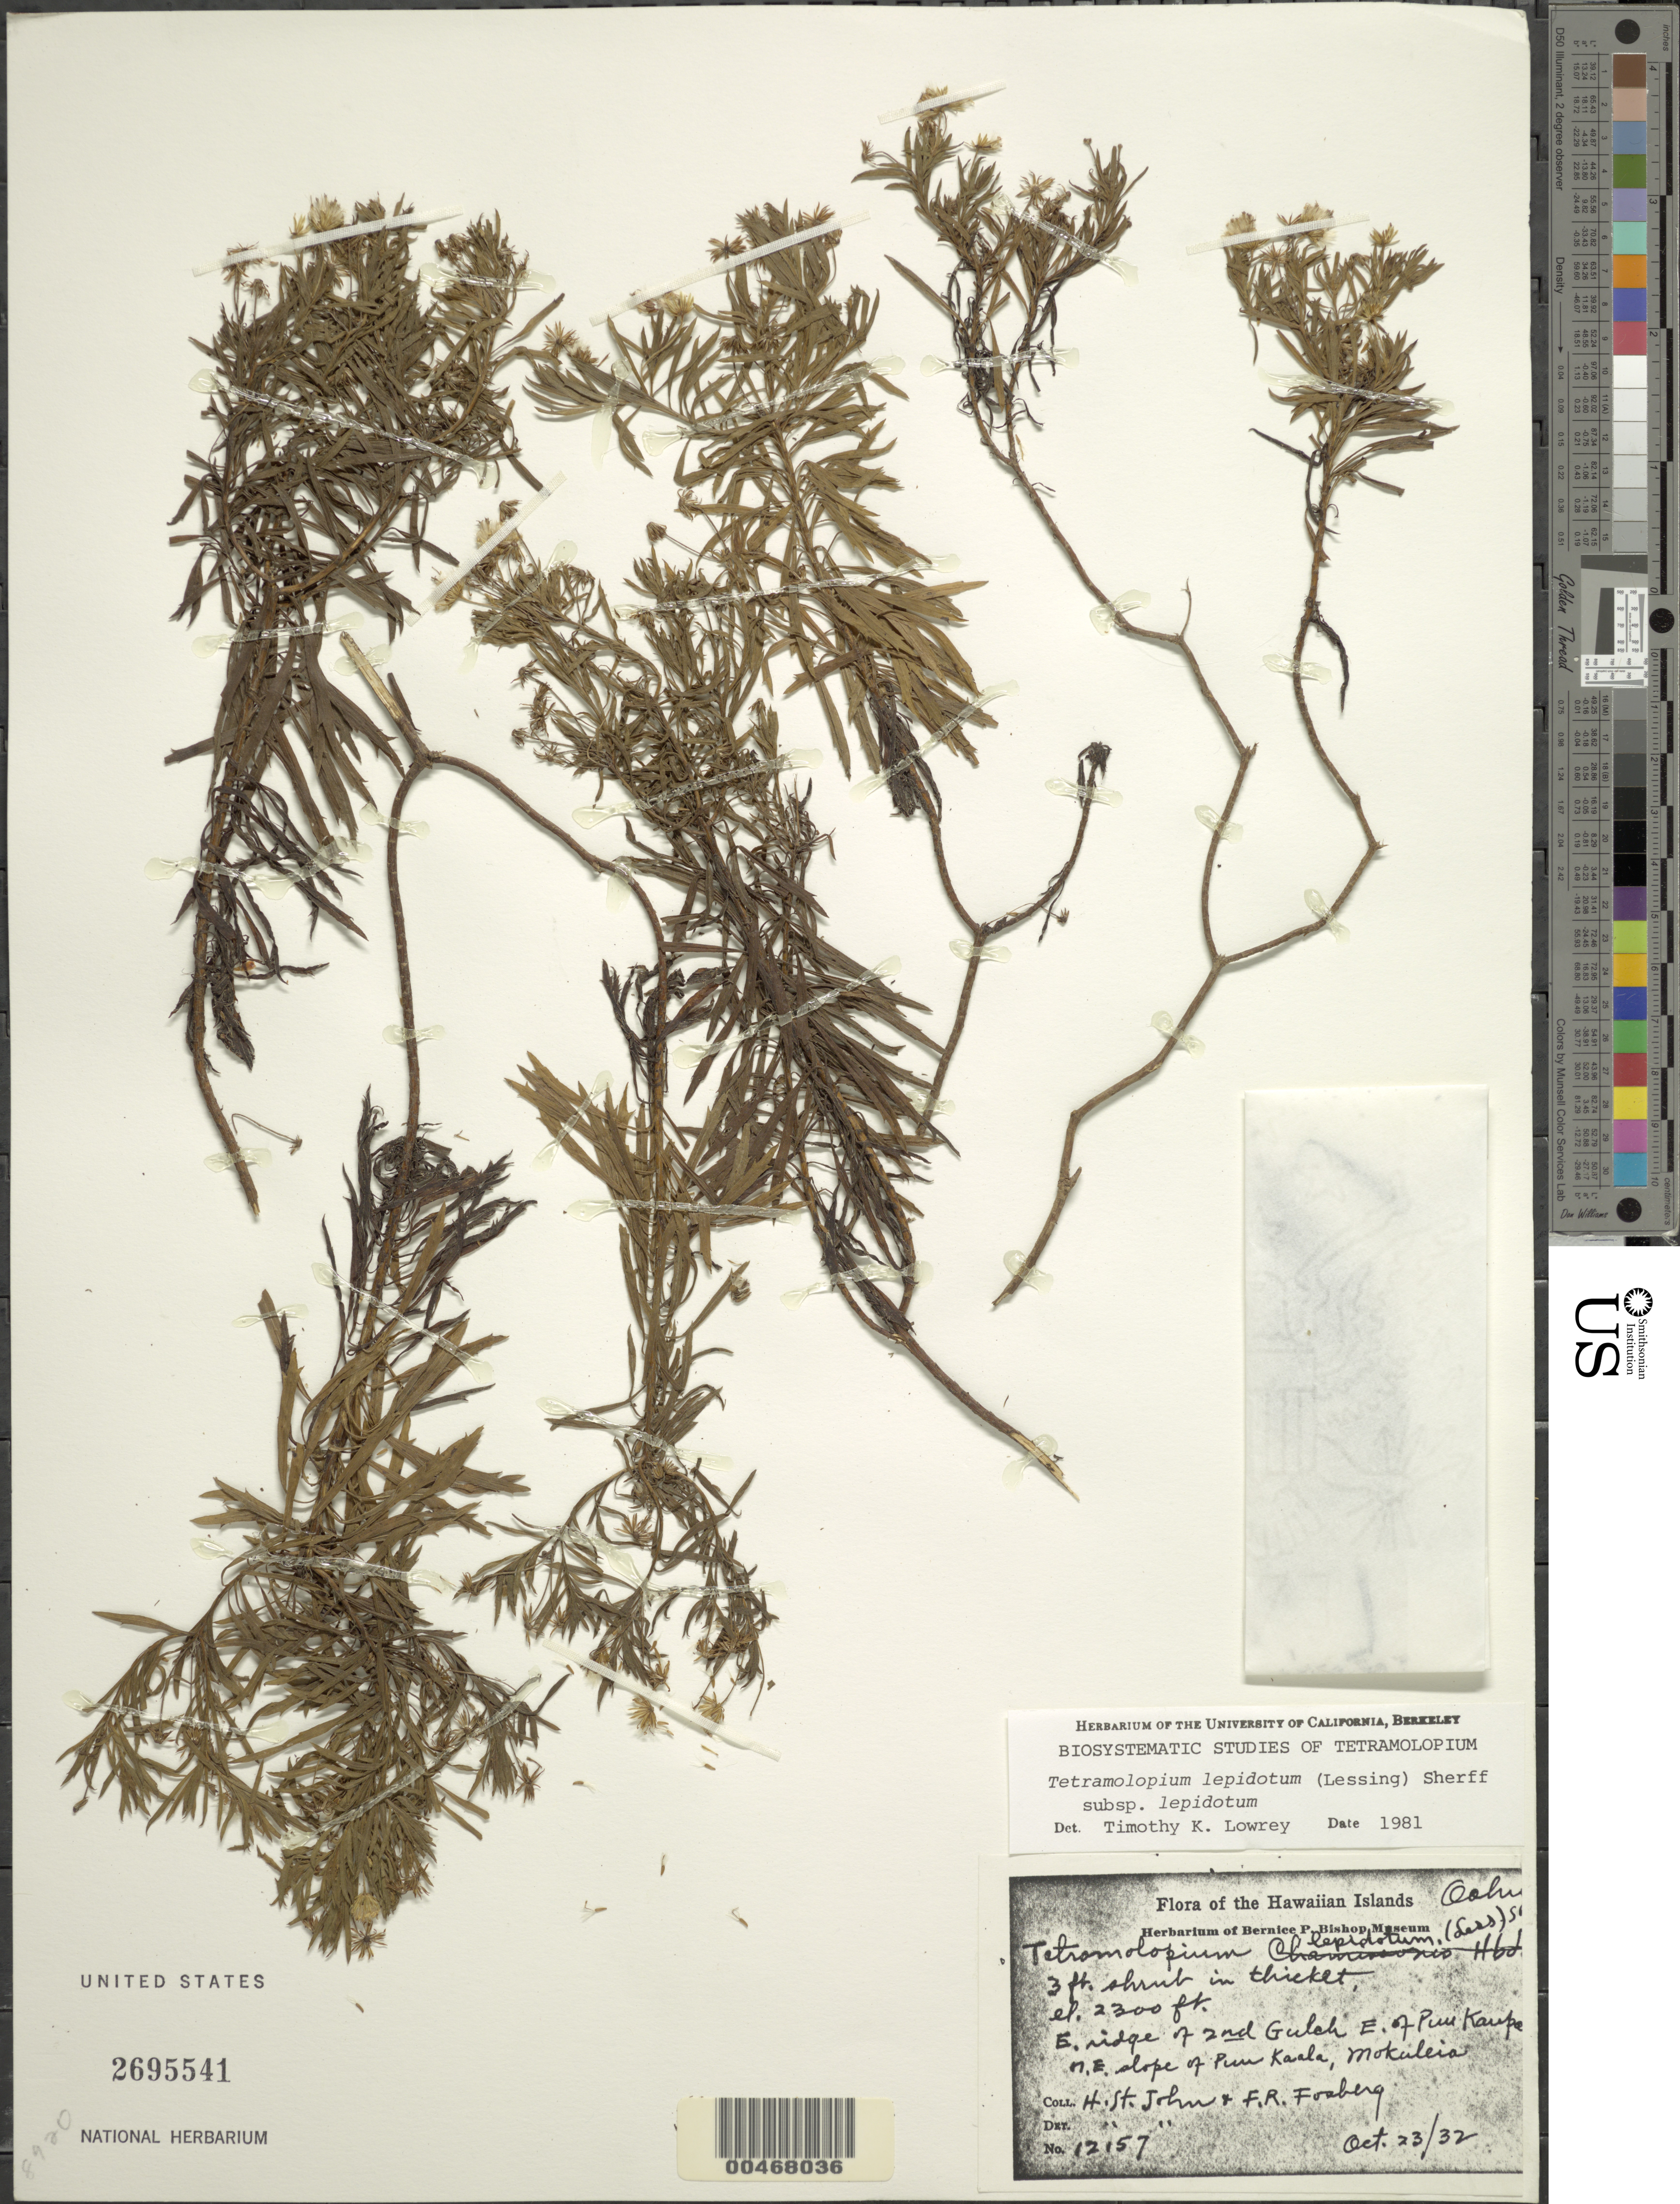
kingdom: Plantae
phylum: Tracheophyta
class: Magnoliopsida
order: Asterales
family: Asteraceae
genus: Tetramolopium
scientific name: Tetramolopium lepidotum subsp. lepidotum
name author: (Less.) Sherff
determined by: Lowrey, T. K.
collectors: H. St. John & F. R. Fosberg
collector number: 12157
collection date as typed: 23 Oct 1932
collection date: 1932-10-23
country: United States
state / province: Hawaii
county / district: Honolulu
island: Oahu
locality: E ridge of 2nd gulch E of Puu Kaupa, NE slope of Puu Kaala, Mokuleia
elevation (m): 701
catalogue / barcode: US 2695541